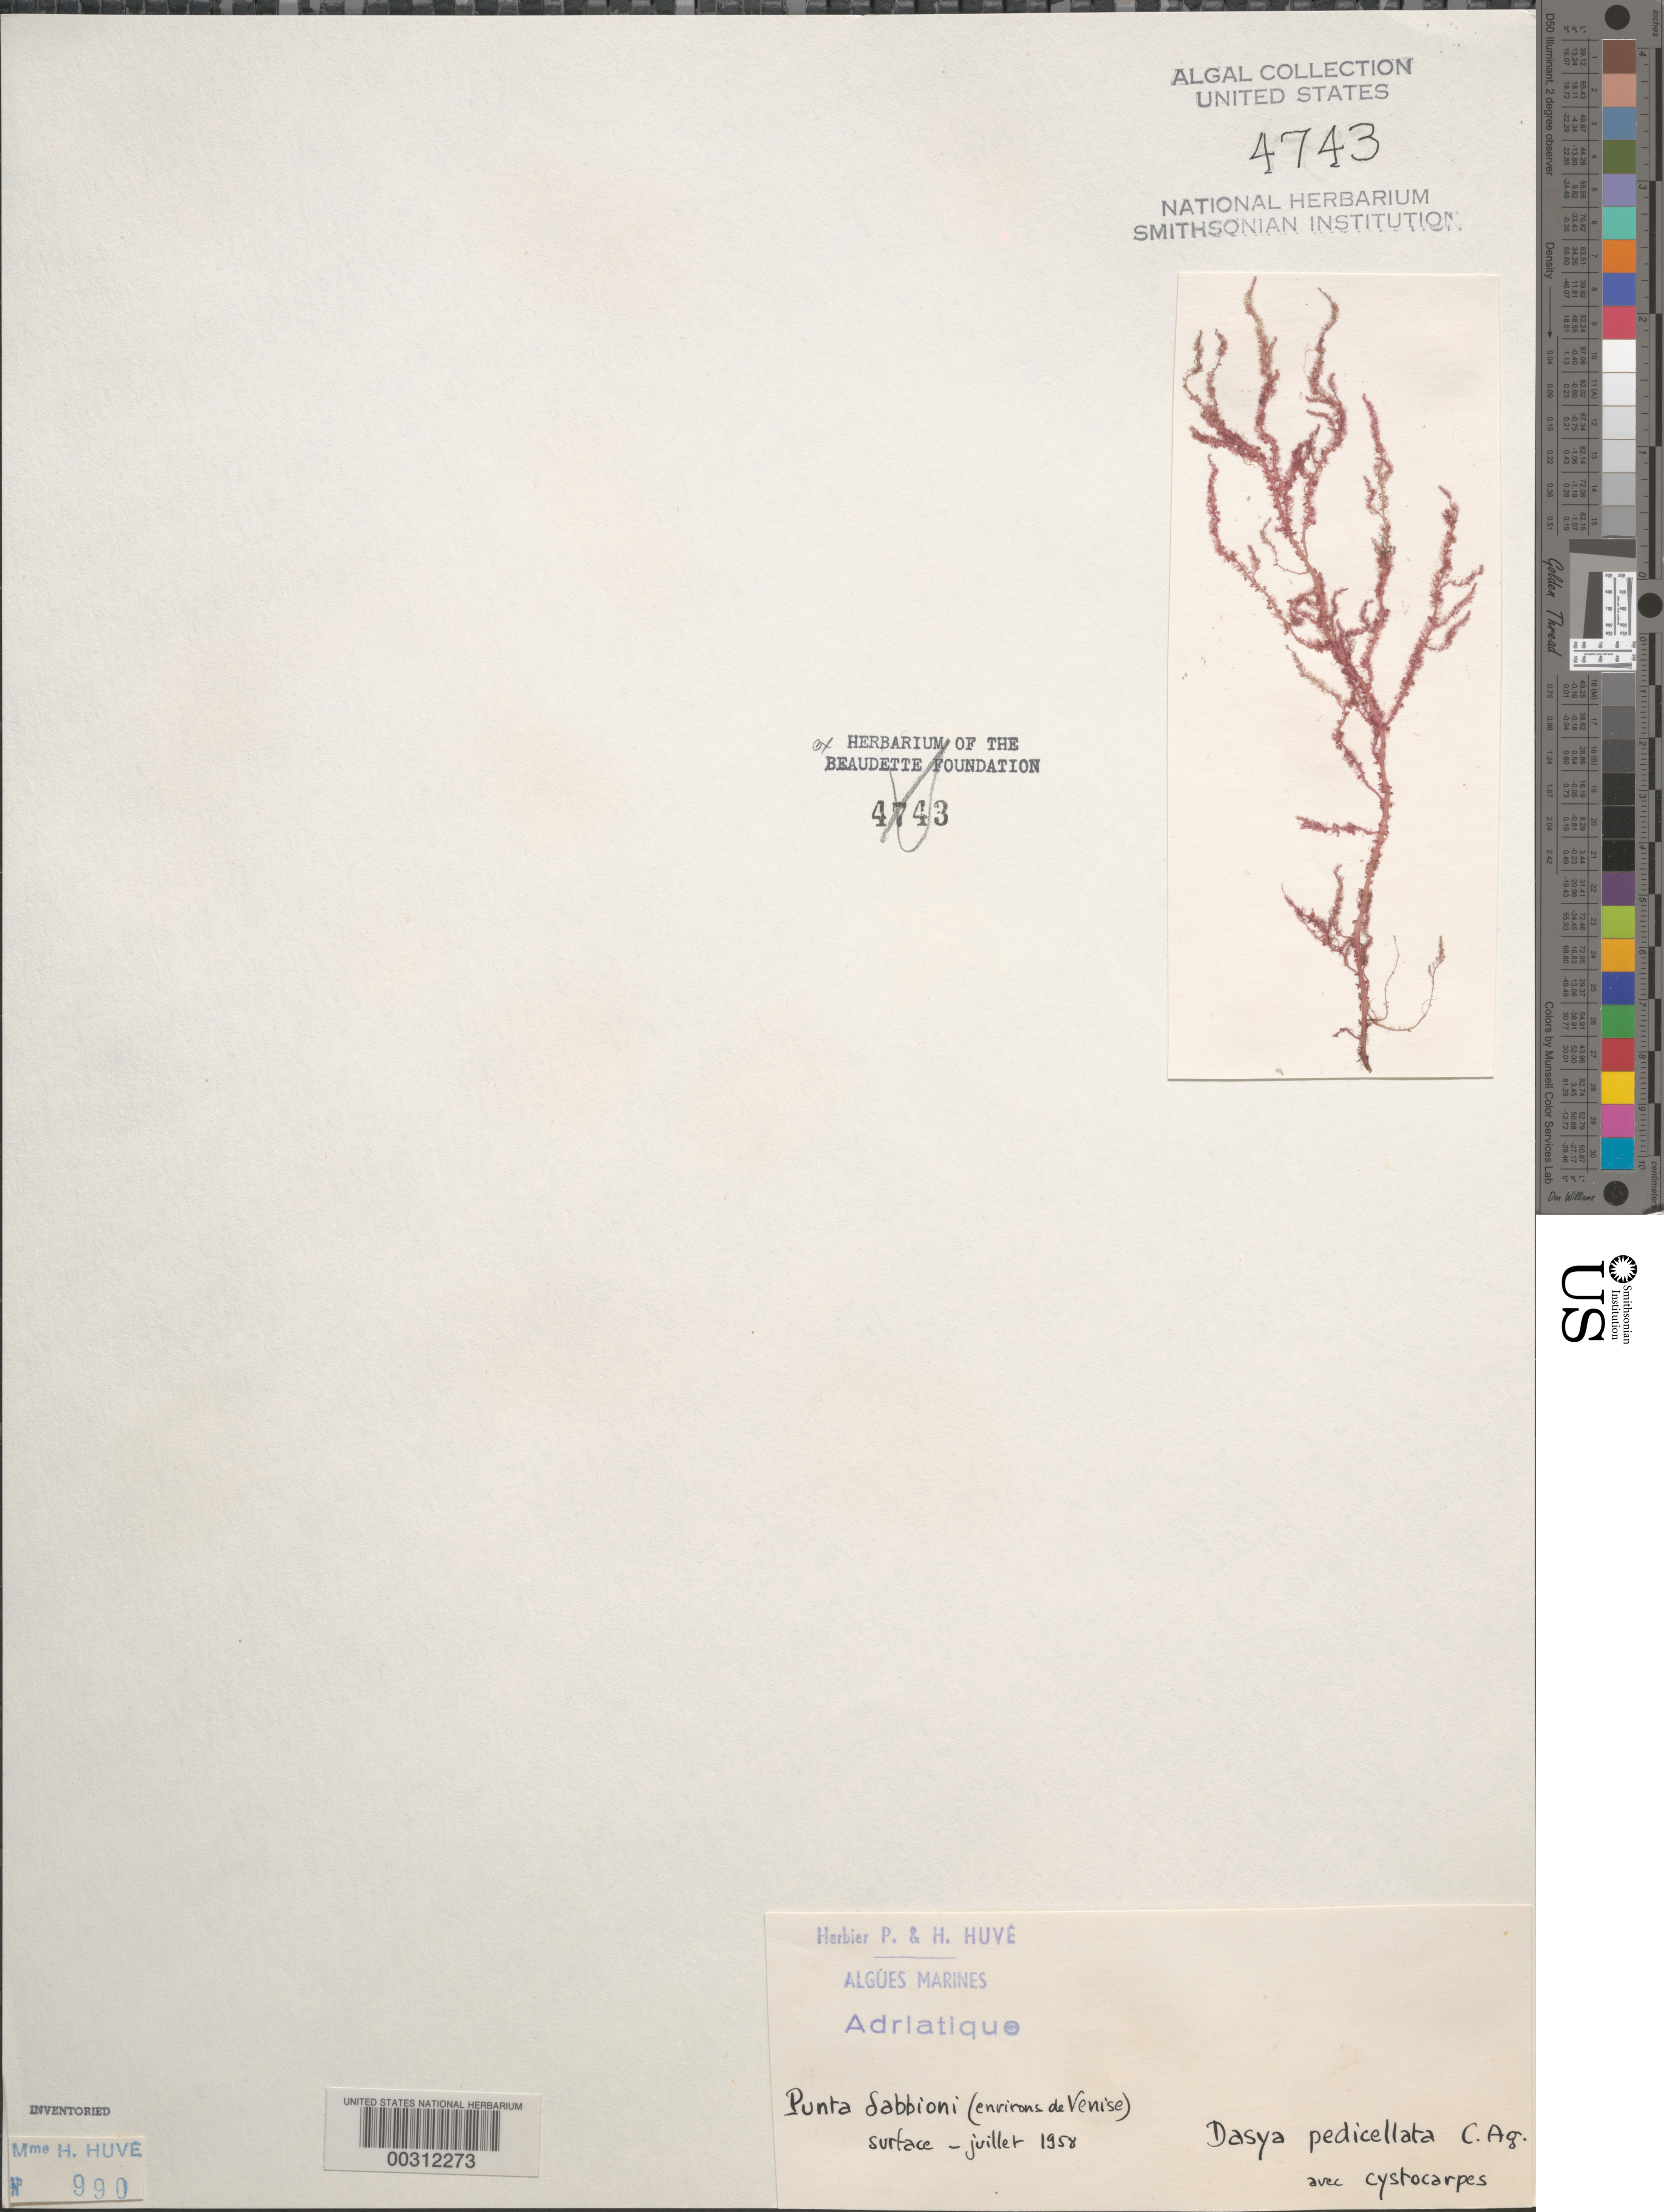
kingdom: Plantae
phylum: Rhodophyta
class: Florideophyceae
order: Ceramiales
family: Dasyaceae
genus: Dasya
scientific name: Dasya pedicellata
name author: (C. Agardh) C. Agardh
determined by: Algae name updating Project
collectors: H. Huvé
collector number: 990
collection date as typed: Jul 1958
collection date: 1958-07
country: Italy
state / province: Veneto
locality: Punta sabbioni, venice area, venezia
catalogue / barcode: US 4743